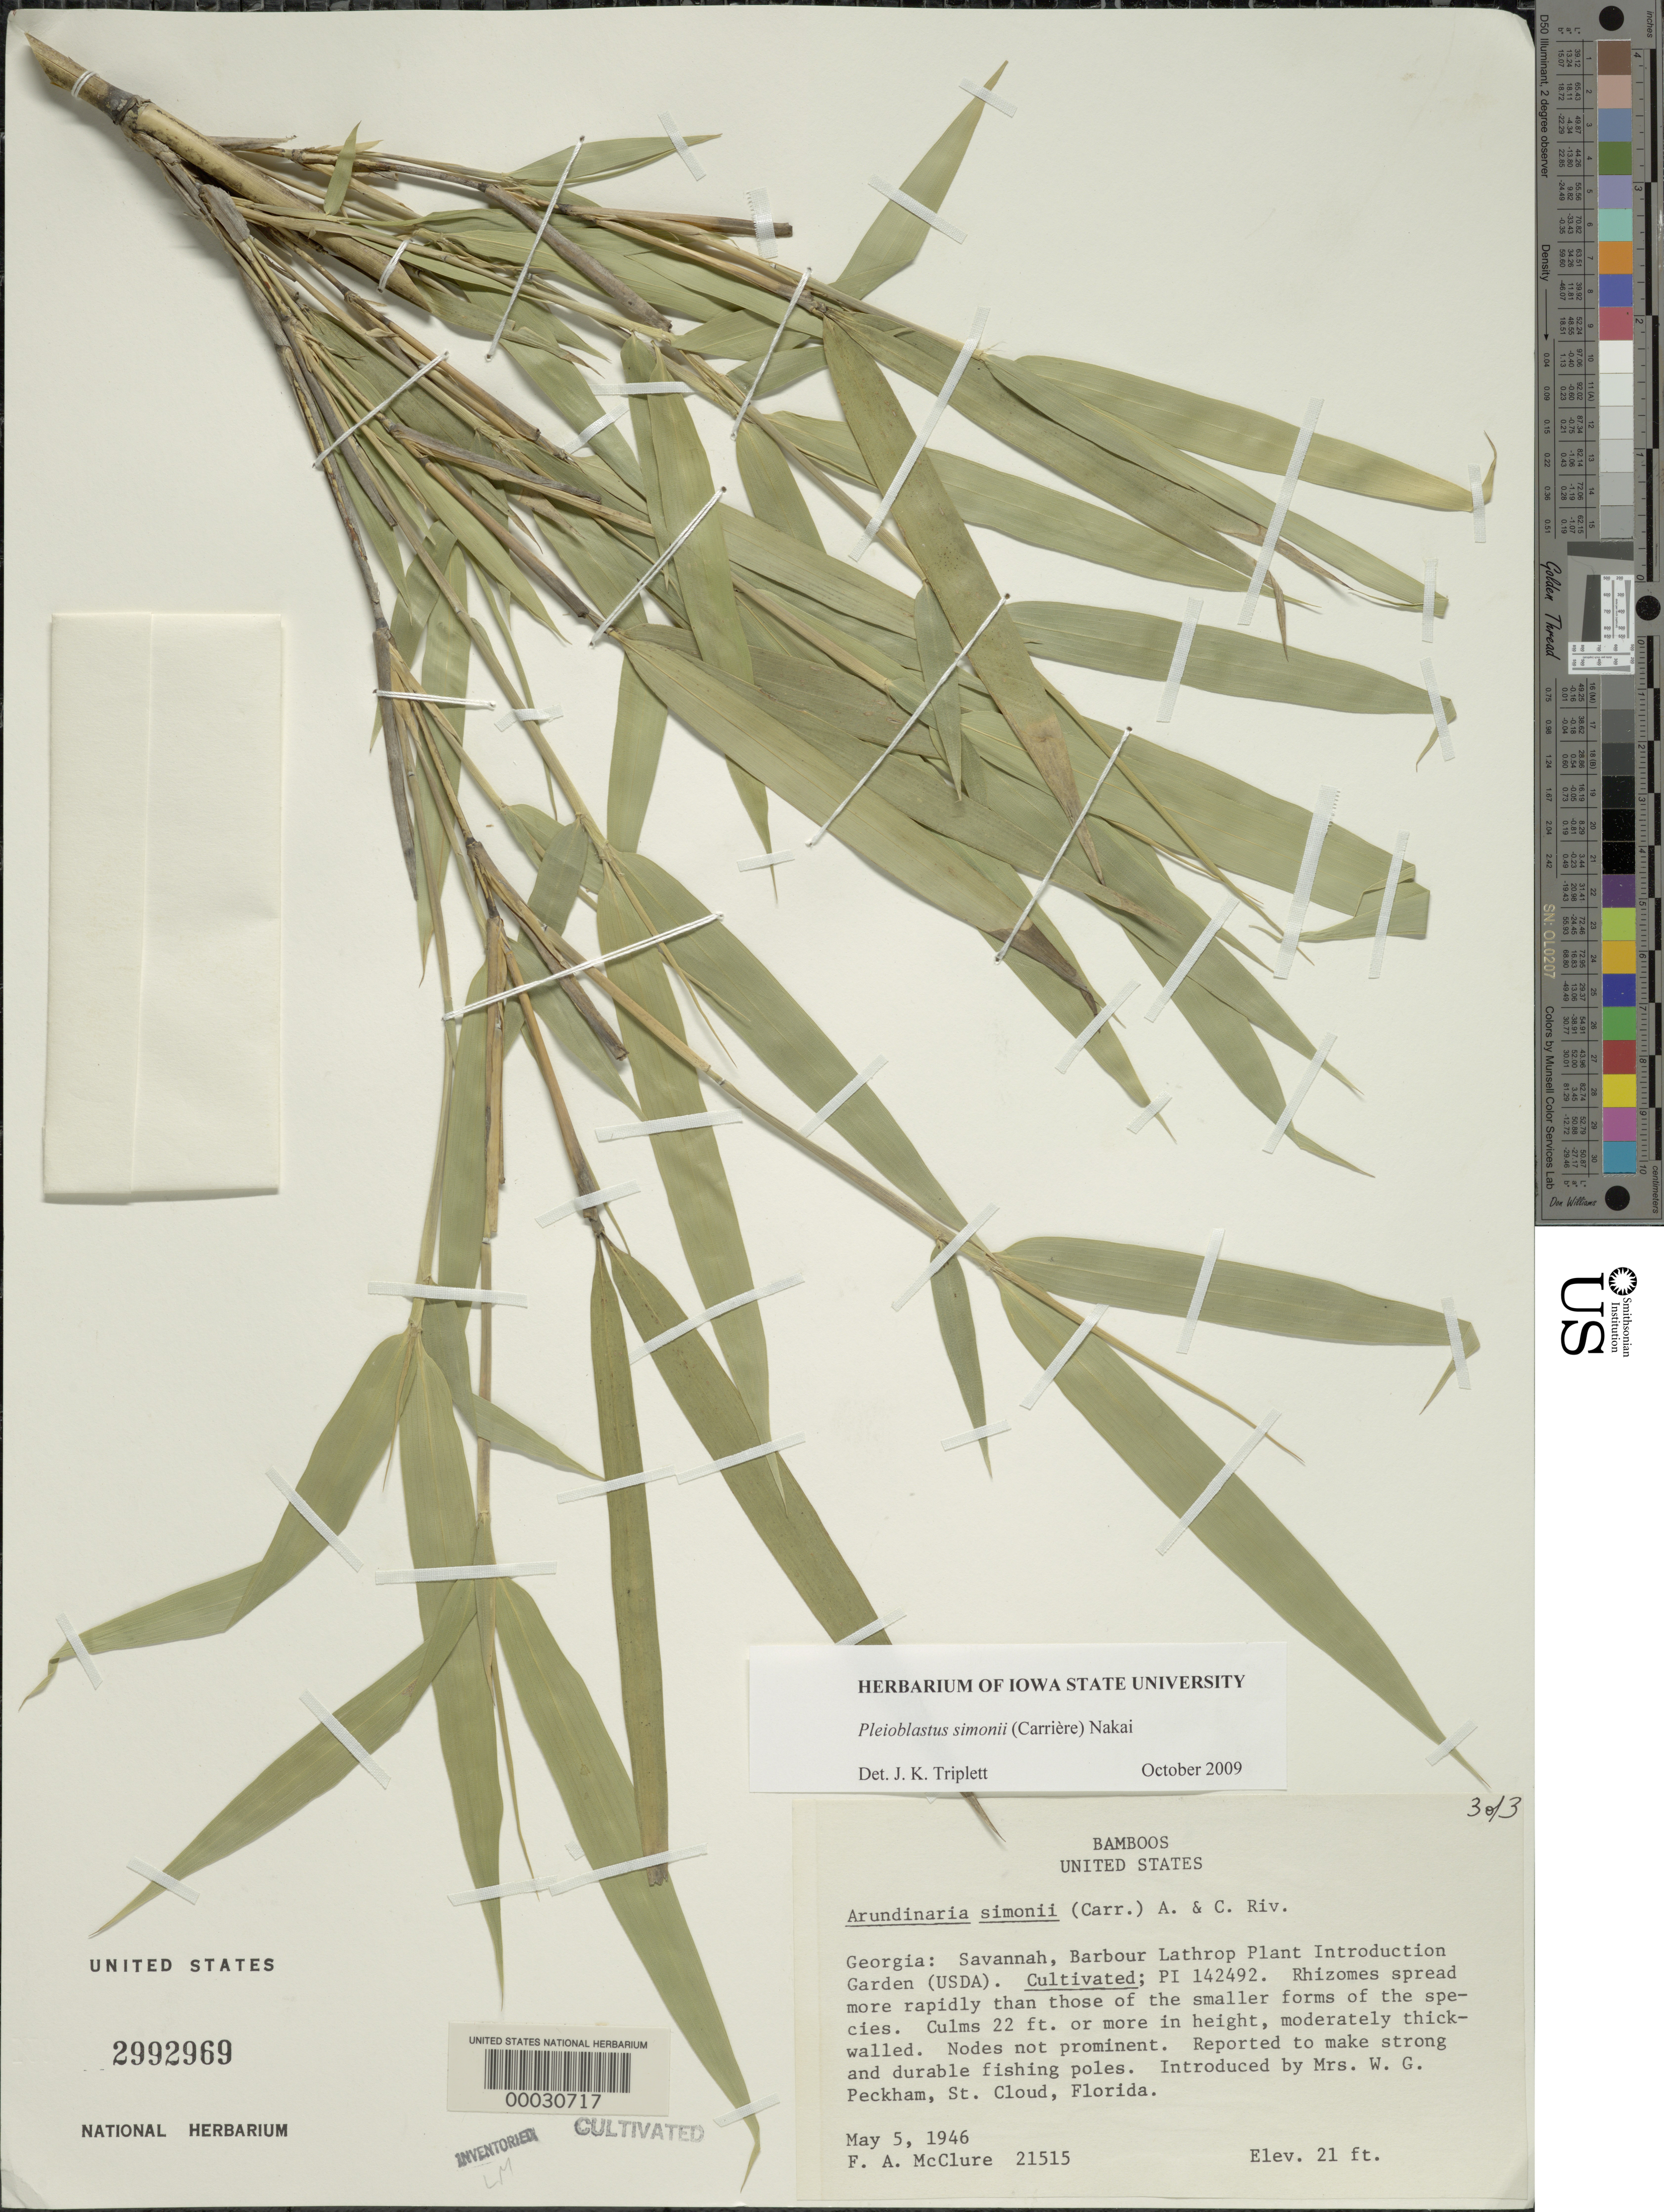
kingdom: Plantae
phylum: Tracheophyta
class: Liliopsida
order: Poales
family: Poaceae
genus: Pleioblastus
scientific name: Pleioblastus simonii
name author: (Carrière) Nakai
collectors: F. A. McClure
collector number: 21515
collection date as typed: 05 May 1946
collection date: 1946-05-05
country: United States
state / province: Georgia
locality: Barbour lathrop plant introduction garden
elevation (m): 6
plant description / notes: P.I. 142492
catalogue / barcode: US 2992969